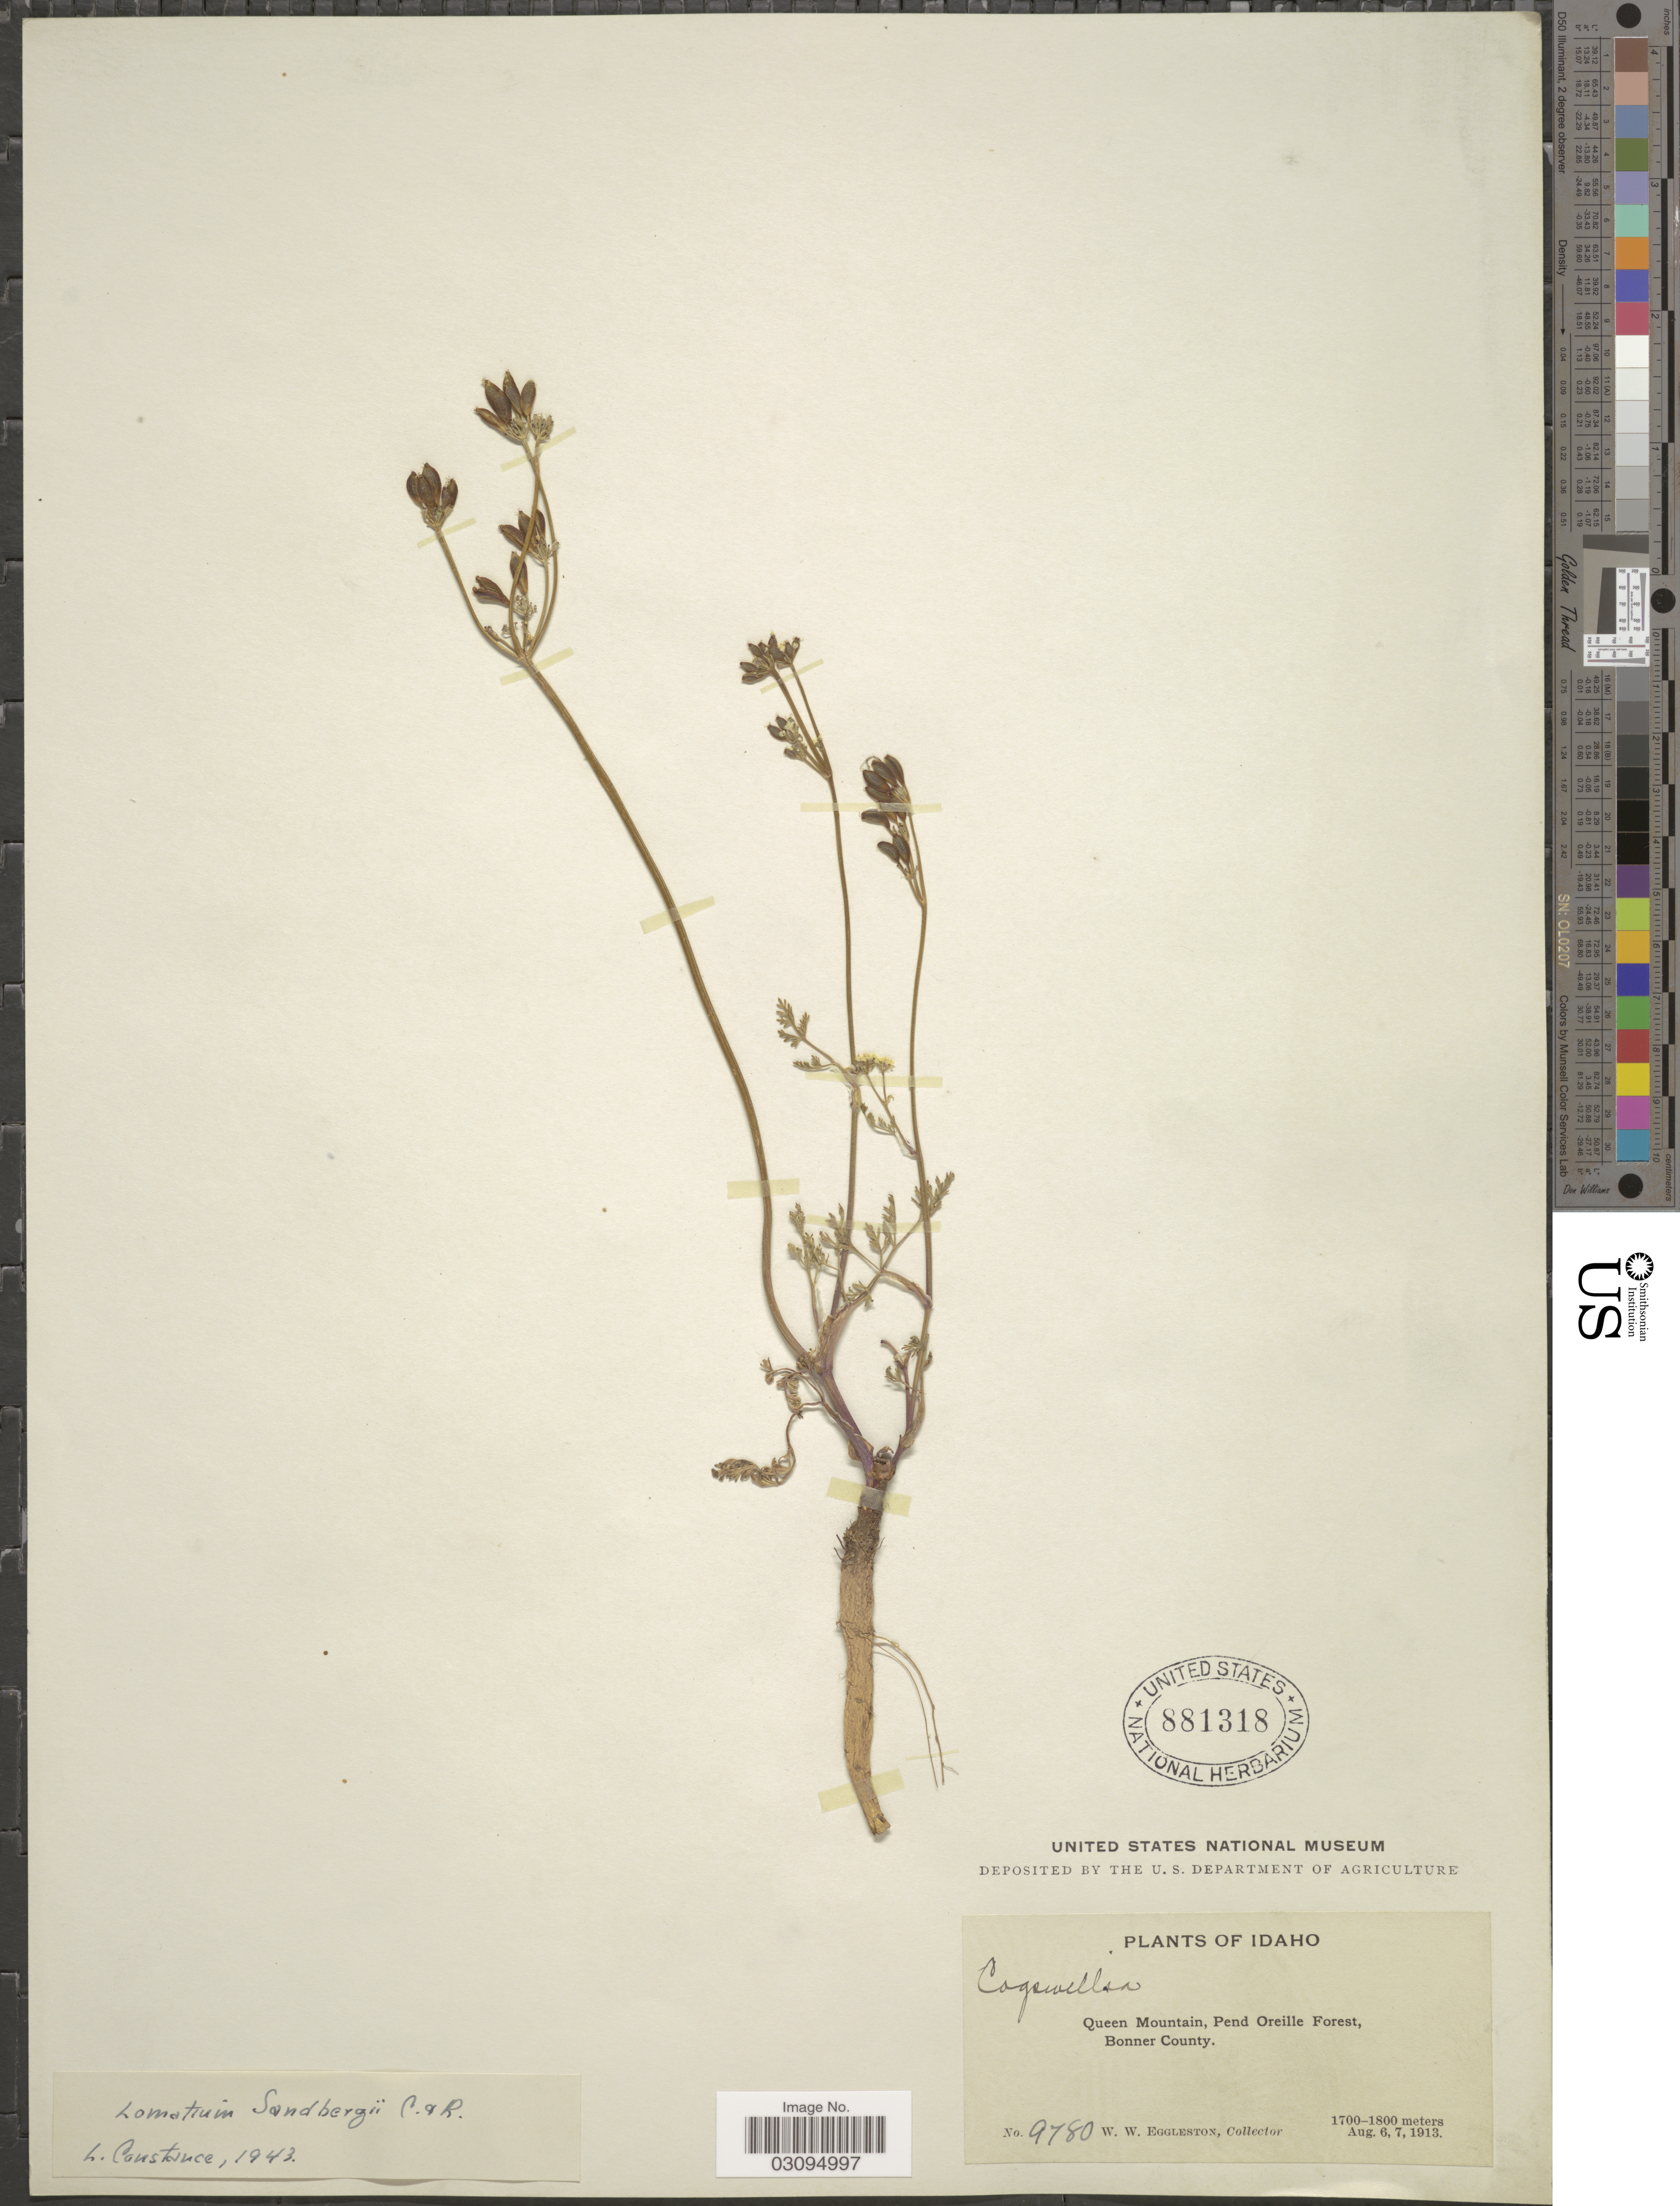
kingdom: Plantae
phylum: Tracheophyta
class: Magnoliopsida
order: Apiales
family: Apiaceae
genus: Lomatium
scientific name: Lomatium sandbergii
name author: (J.M. Coult. & Rose) J.M. Coult. & Rose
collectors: W. W. Eggleston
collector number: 9780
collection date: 1913-08-06/1913-08-07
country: United States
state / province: Idaho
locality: Queen Mountain, Pend Oreille Forest, Bonner County.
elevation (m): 1700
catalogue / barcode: US 881318